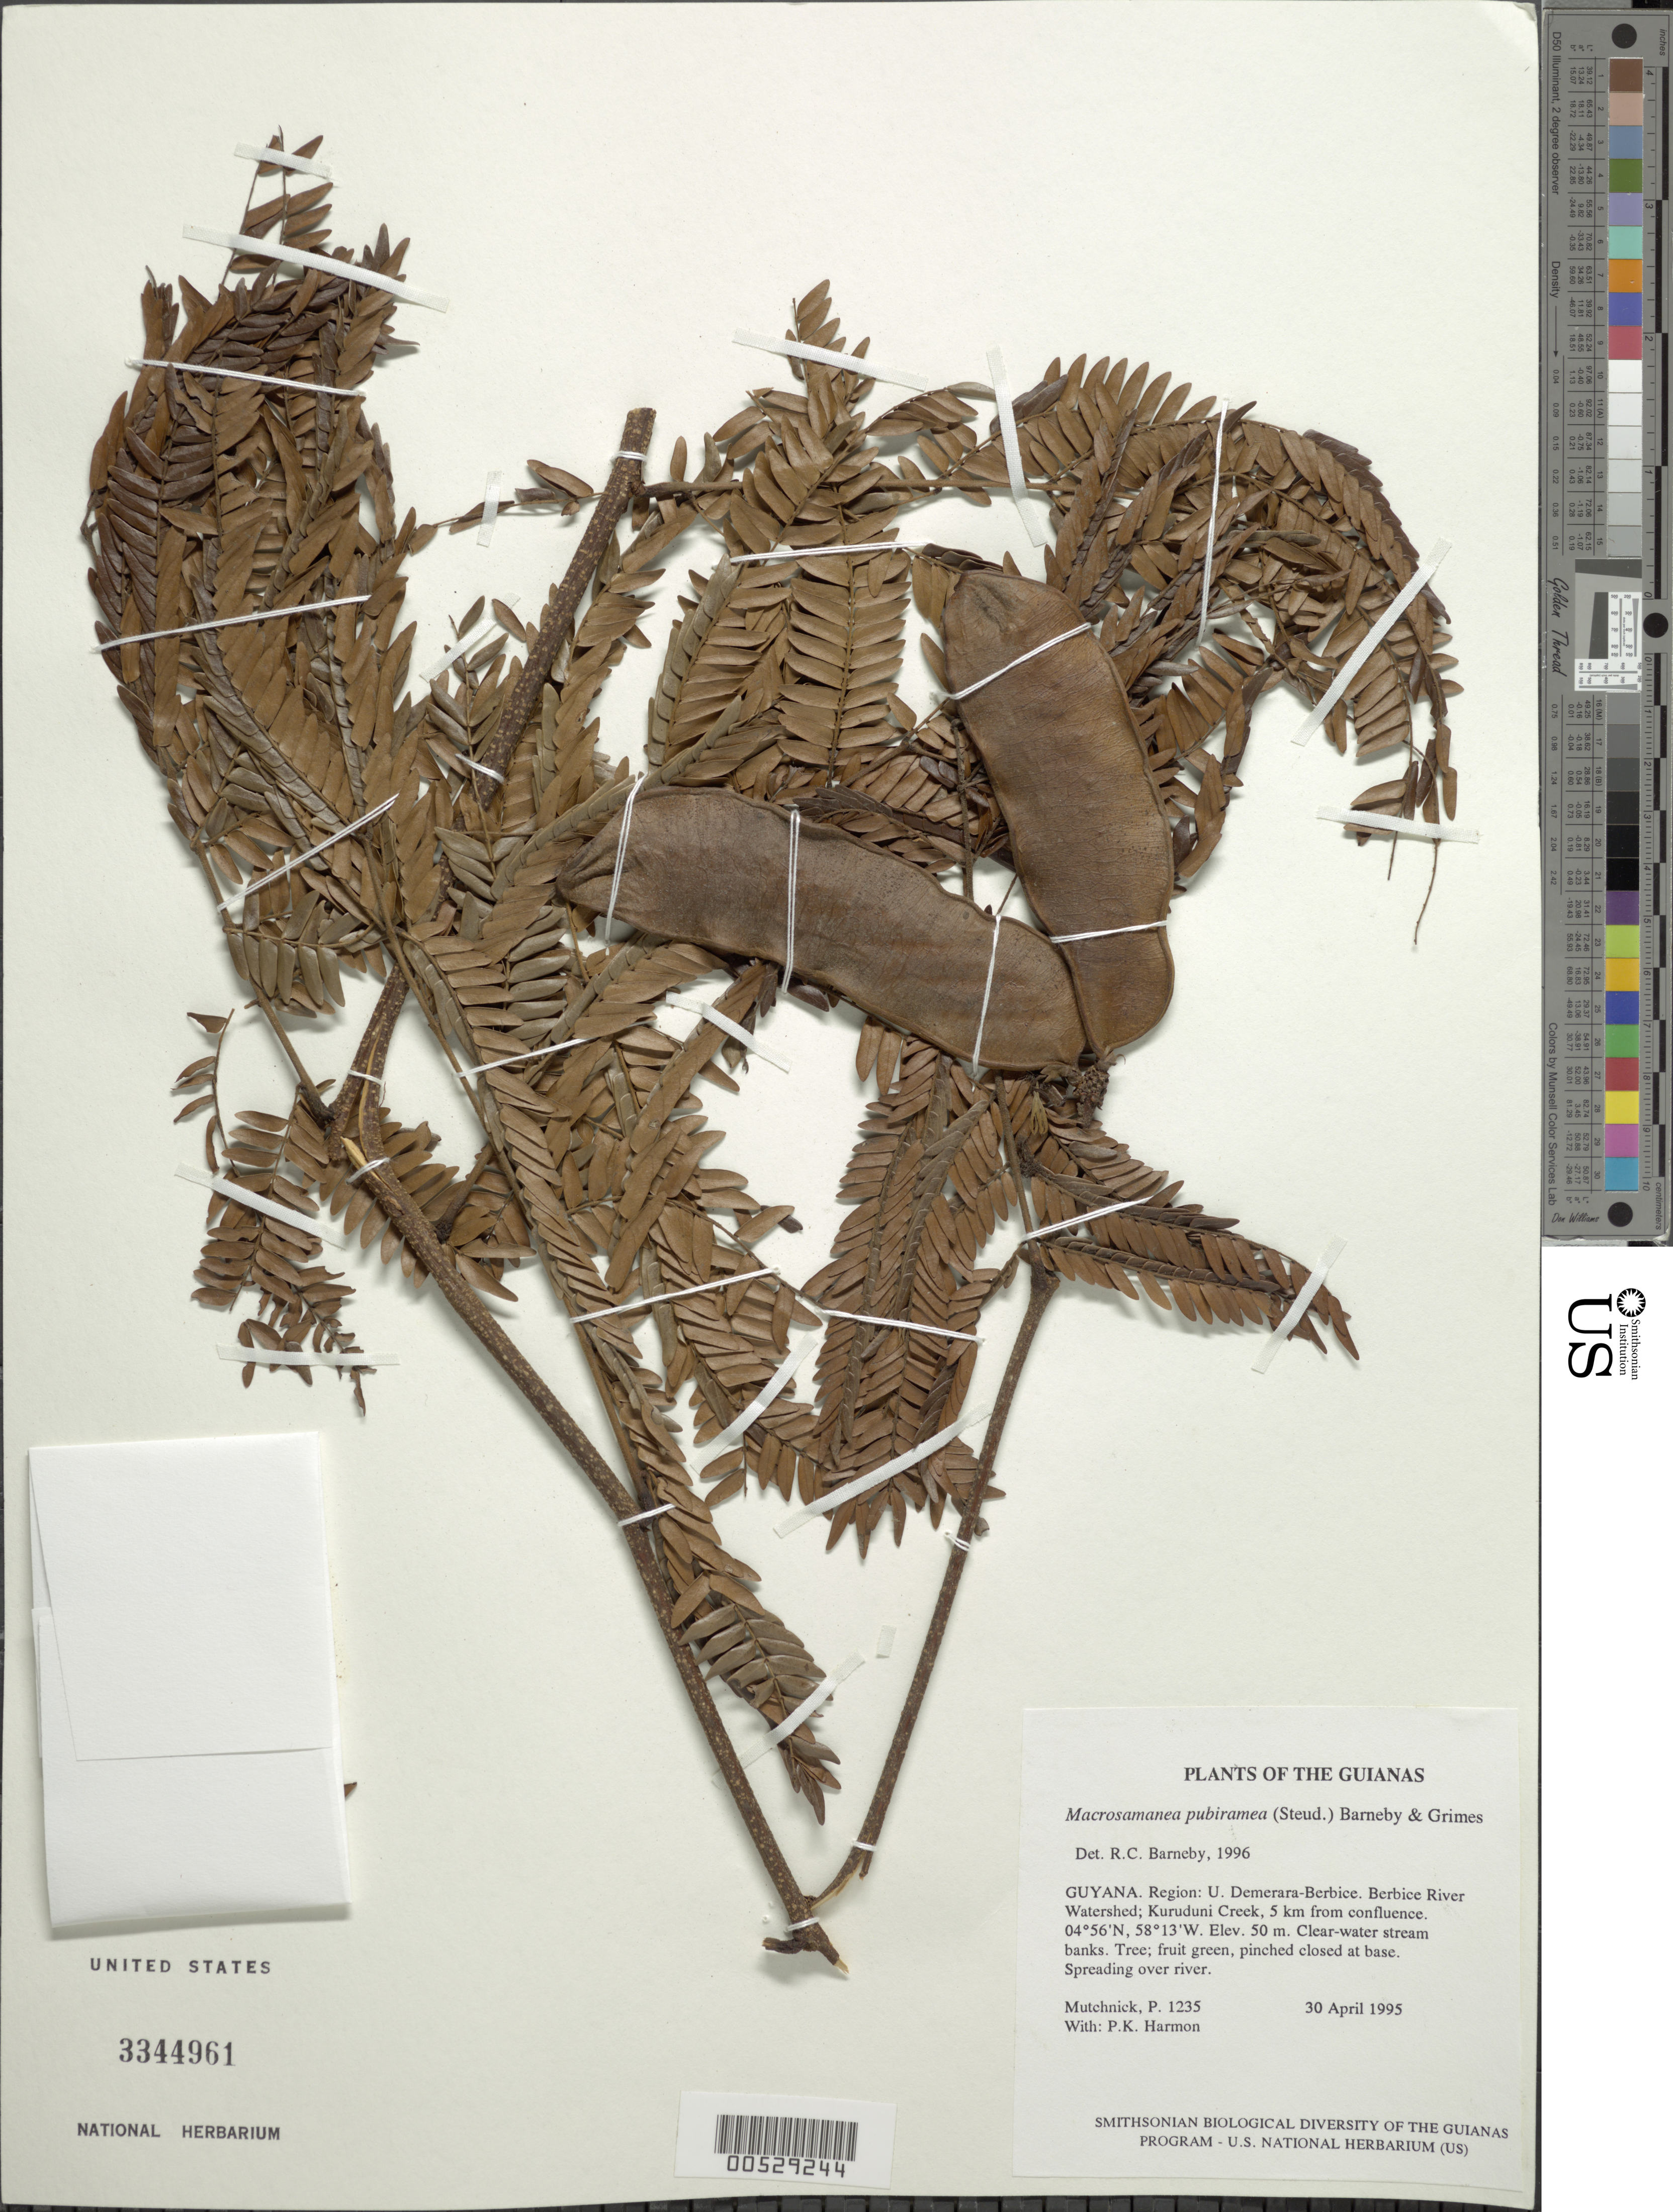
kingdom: Plantae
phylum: Tracheophyta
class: Magnoliopsida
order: Fabales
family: Fabaceae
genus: Macrosamanea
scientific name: Macrosamanea pubiramea var. pubiramea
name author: (Steud.) Barneby & J.W. Grimes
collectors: P. Mutchnick & P. Harmon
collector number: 1235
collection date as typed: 30 April 1995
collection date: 1995-04-30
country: Guyana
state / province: U. Demerara-Berbice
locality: Berbice River Watershed; Kuruduni Creek, 5 km from confluence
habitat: Clear-water stream banks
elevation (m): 50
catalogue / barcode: US 3344961